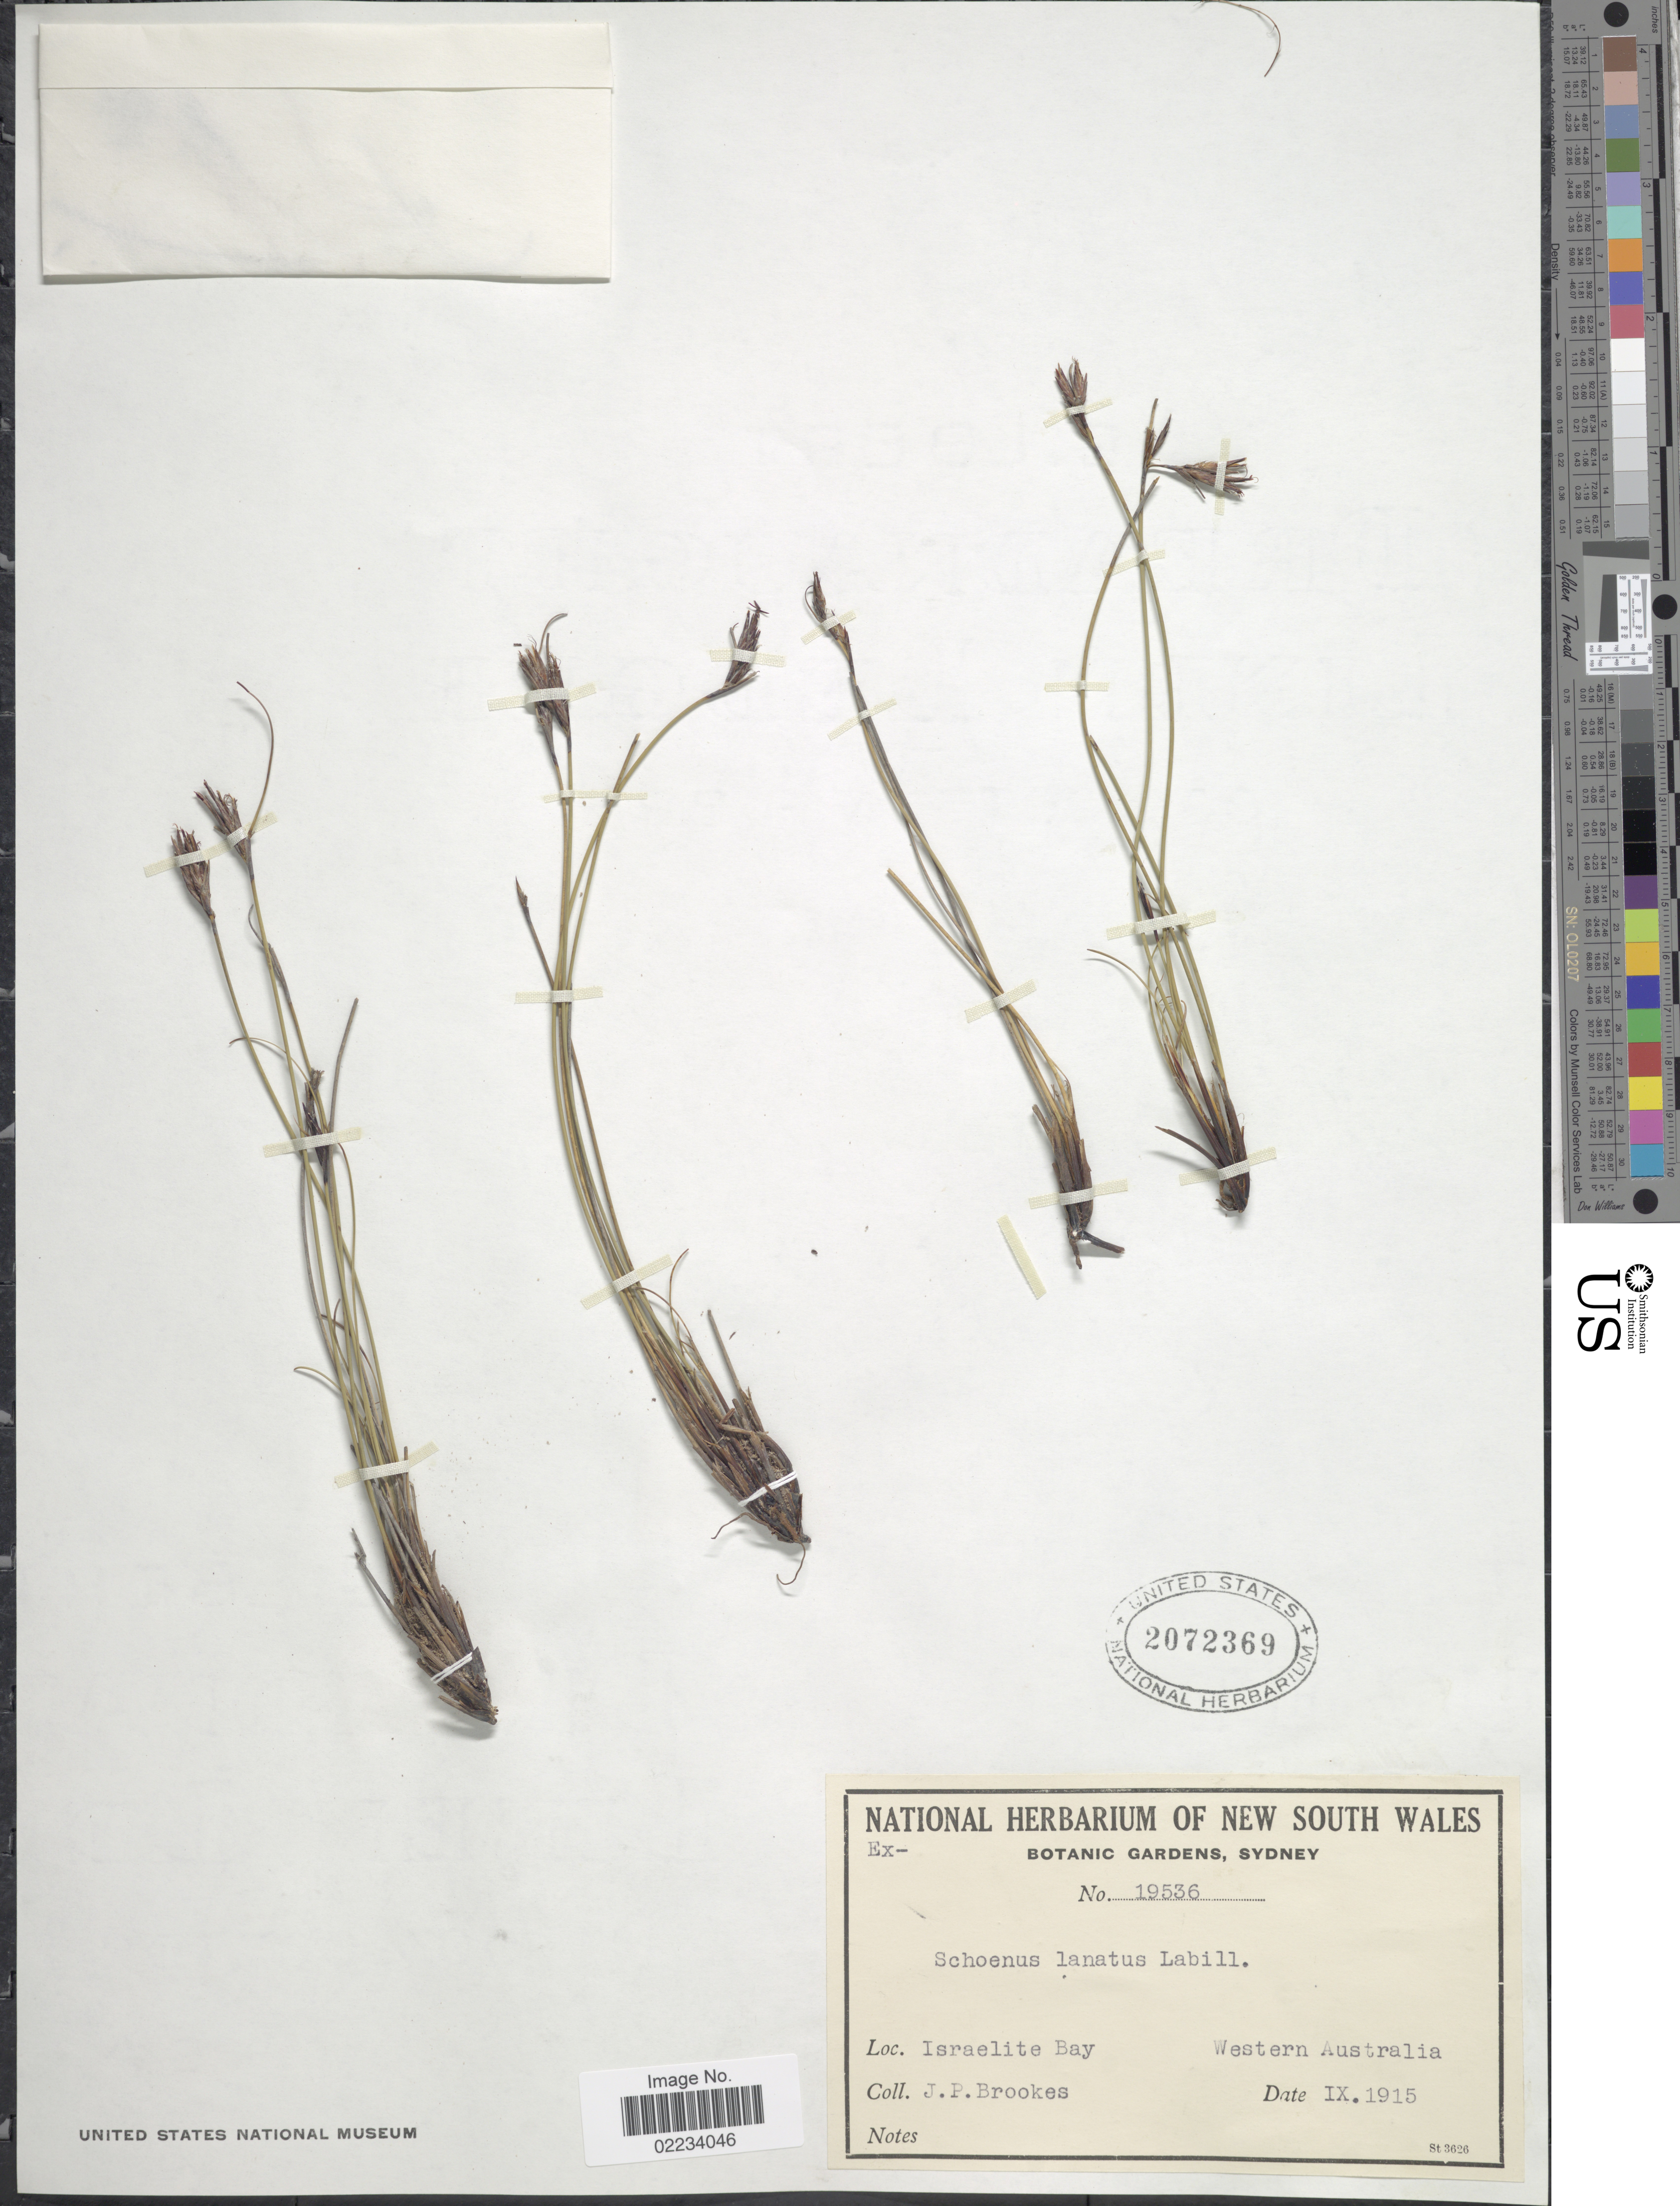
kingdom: Plantae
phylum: Tracheophyta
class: Liliopsida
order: Poales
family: Cyperaceae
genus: Schoenus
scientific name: Schoenus lanatus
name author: Labill.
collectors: J. Brookes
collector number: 19536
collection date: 1915-09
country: Australia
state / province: Western Australia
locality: Israelite Bay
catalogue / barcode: US 2072369